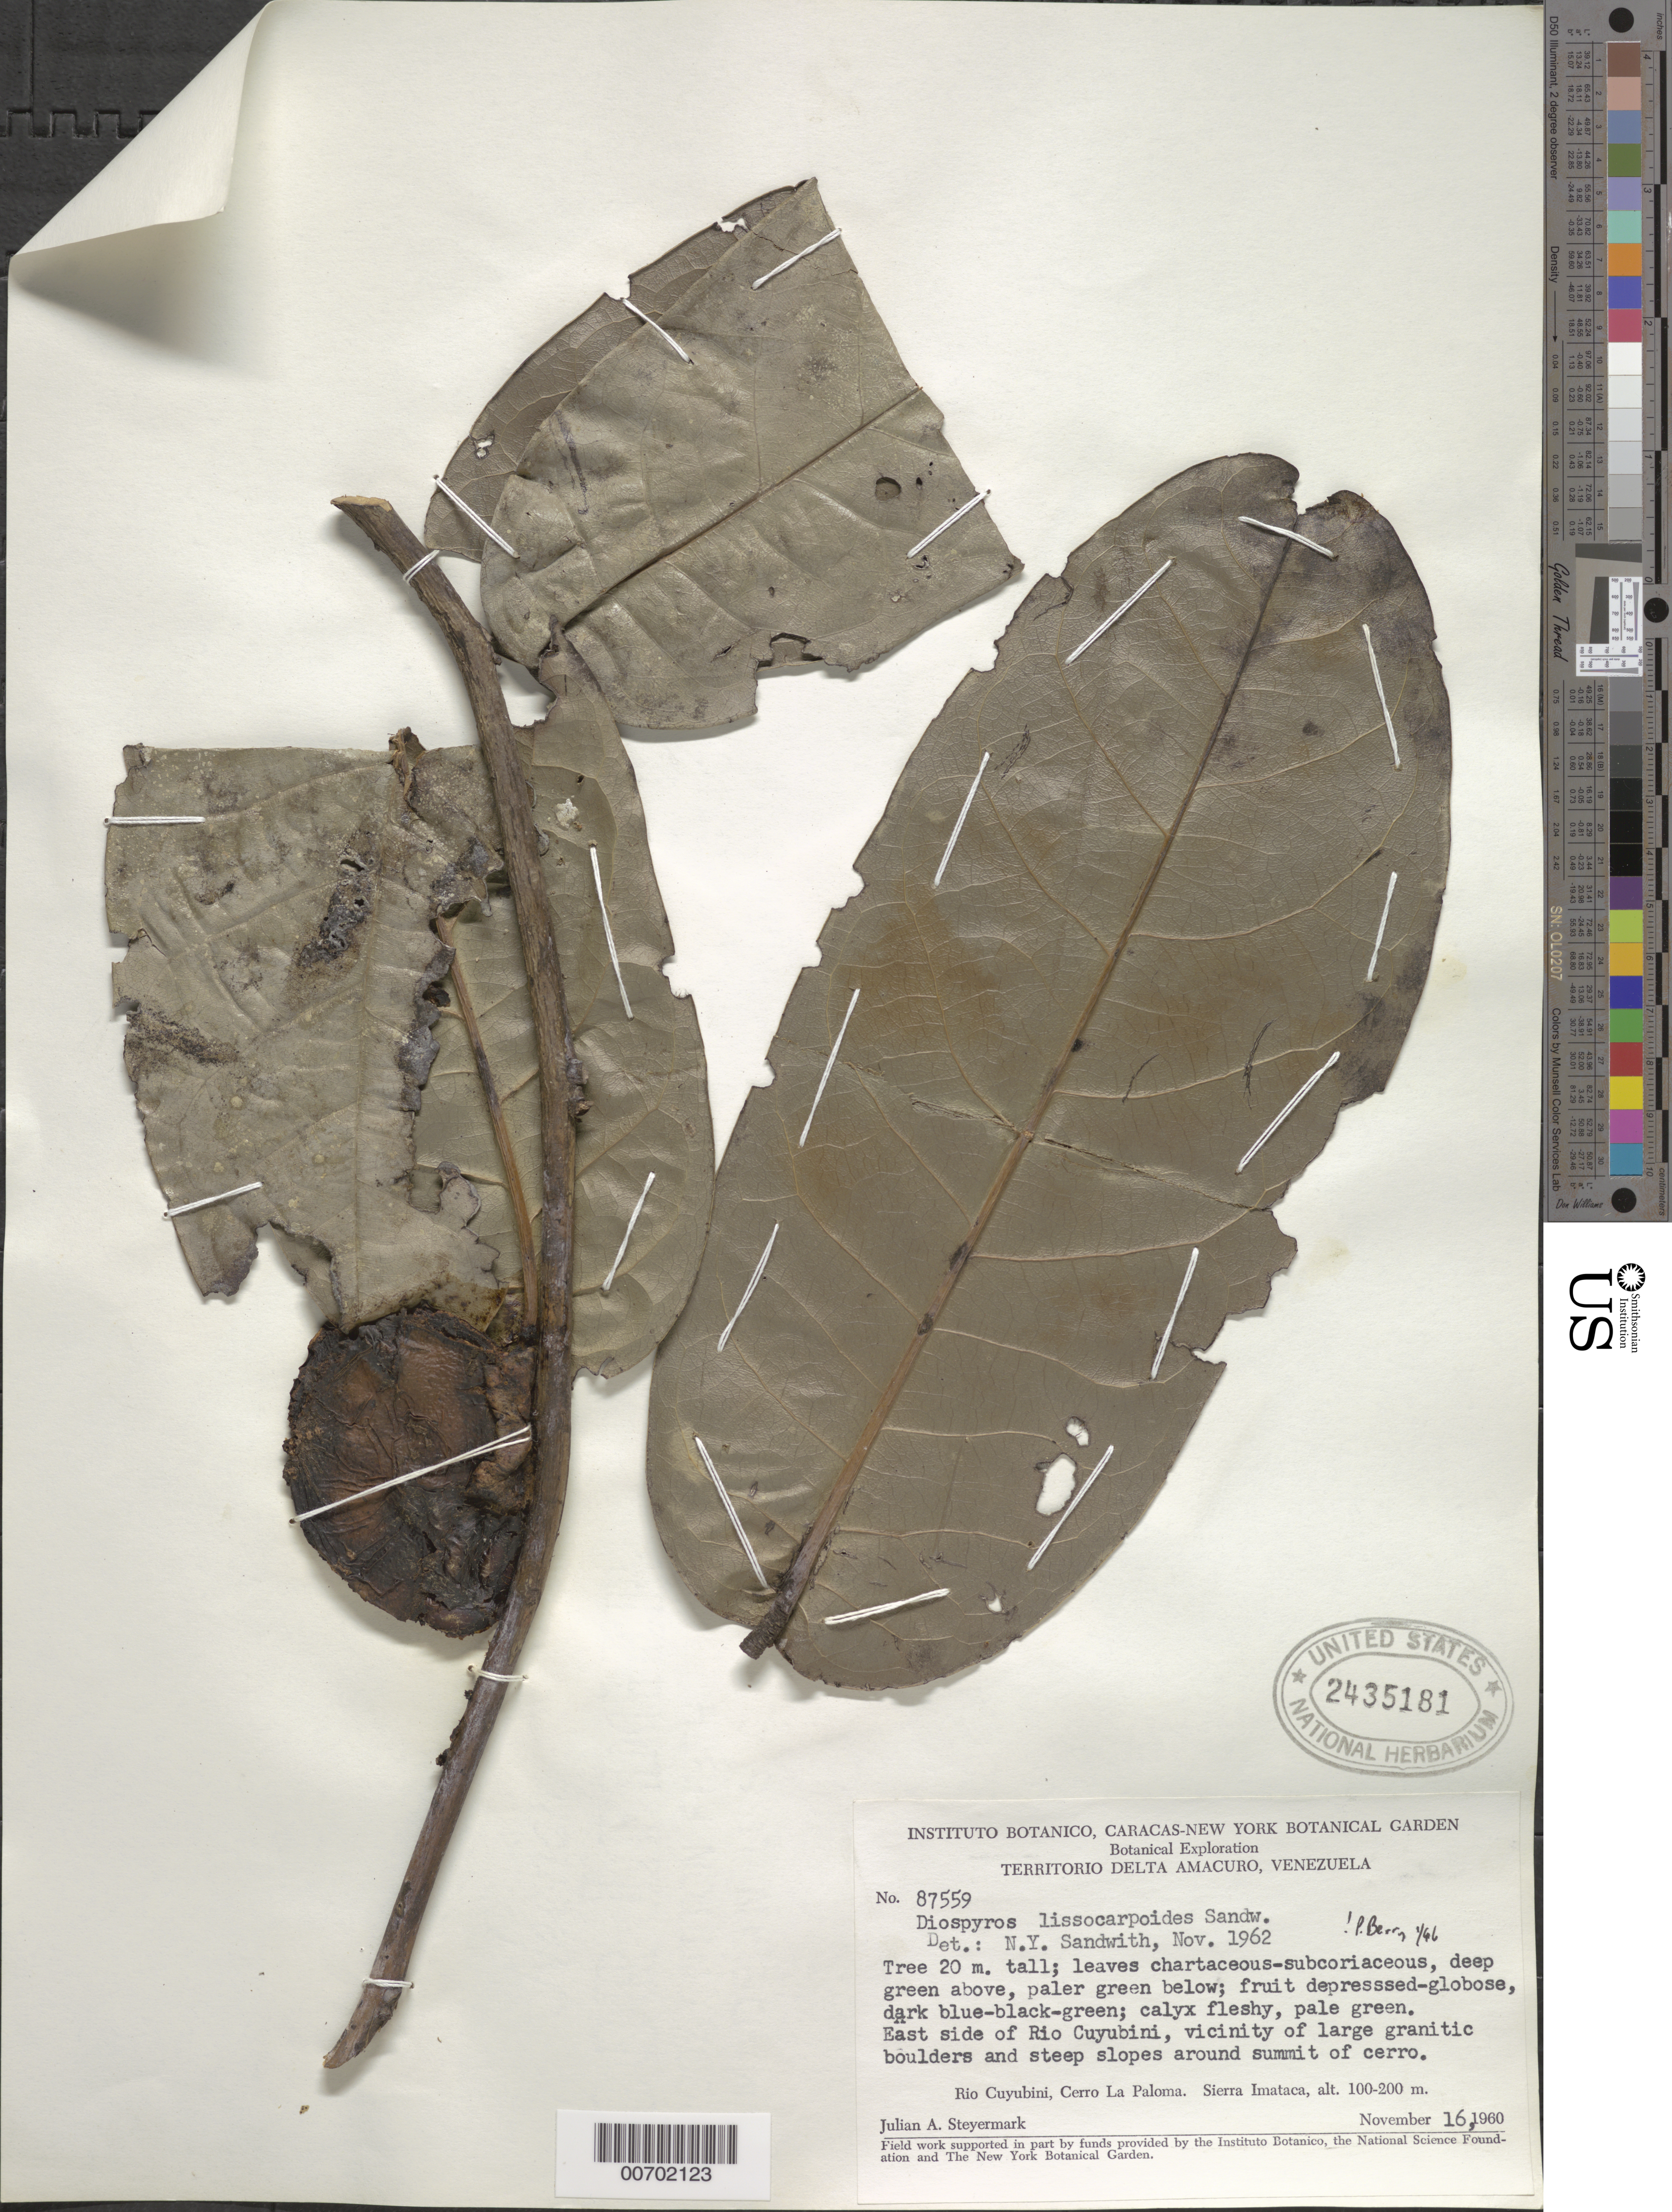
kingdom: Plantae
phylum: Tracheophyta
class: Magnoliopsida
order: Ericales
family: Ebenaceae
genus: Diospyros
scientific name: Diospyros lissocarpoides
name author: Sandwith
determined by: Berry, P. E., (WIS), University of Wisconsin - Madison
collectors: J. Steyermark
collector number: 87559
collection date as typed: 16-Nov-60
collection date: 1960-11-16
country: Venezuela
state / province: Delta Amacuro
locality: Río Cuyubini, E side; Cerro La Paloma, Sierra Imataca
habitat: Large granitic boulders and steep slopes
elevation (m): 100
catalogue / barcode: US 2435181